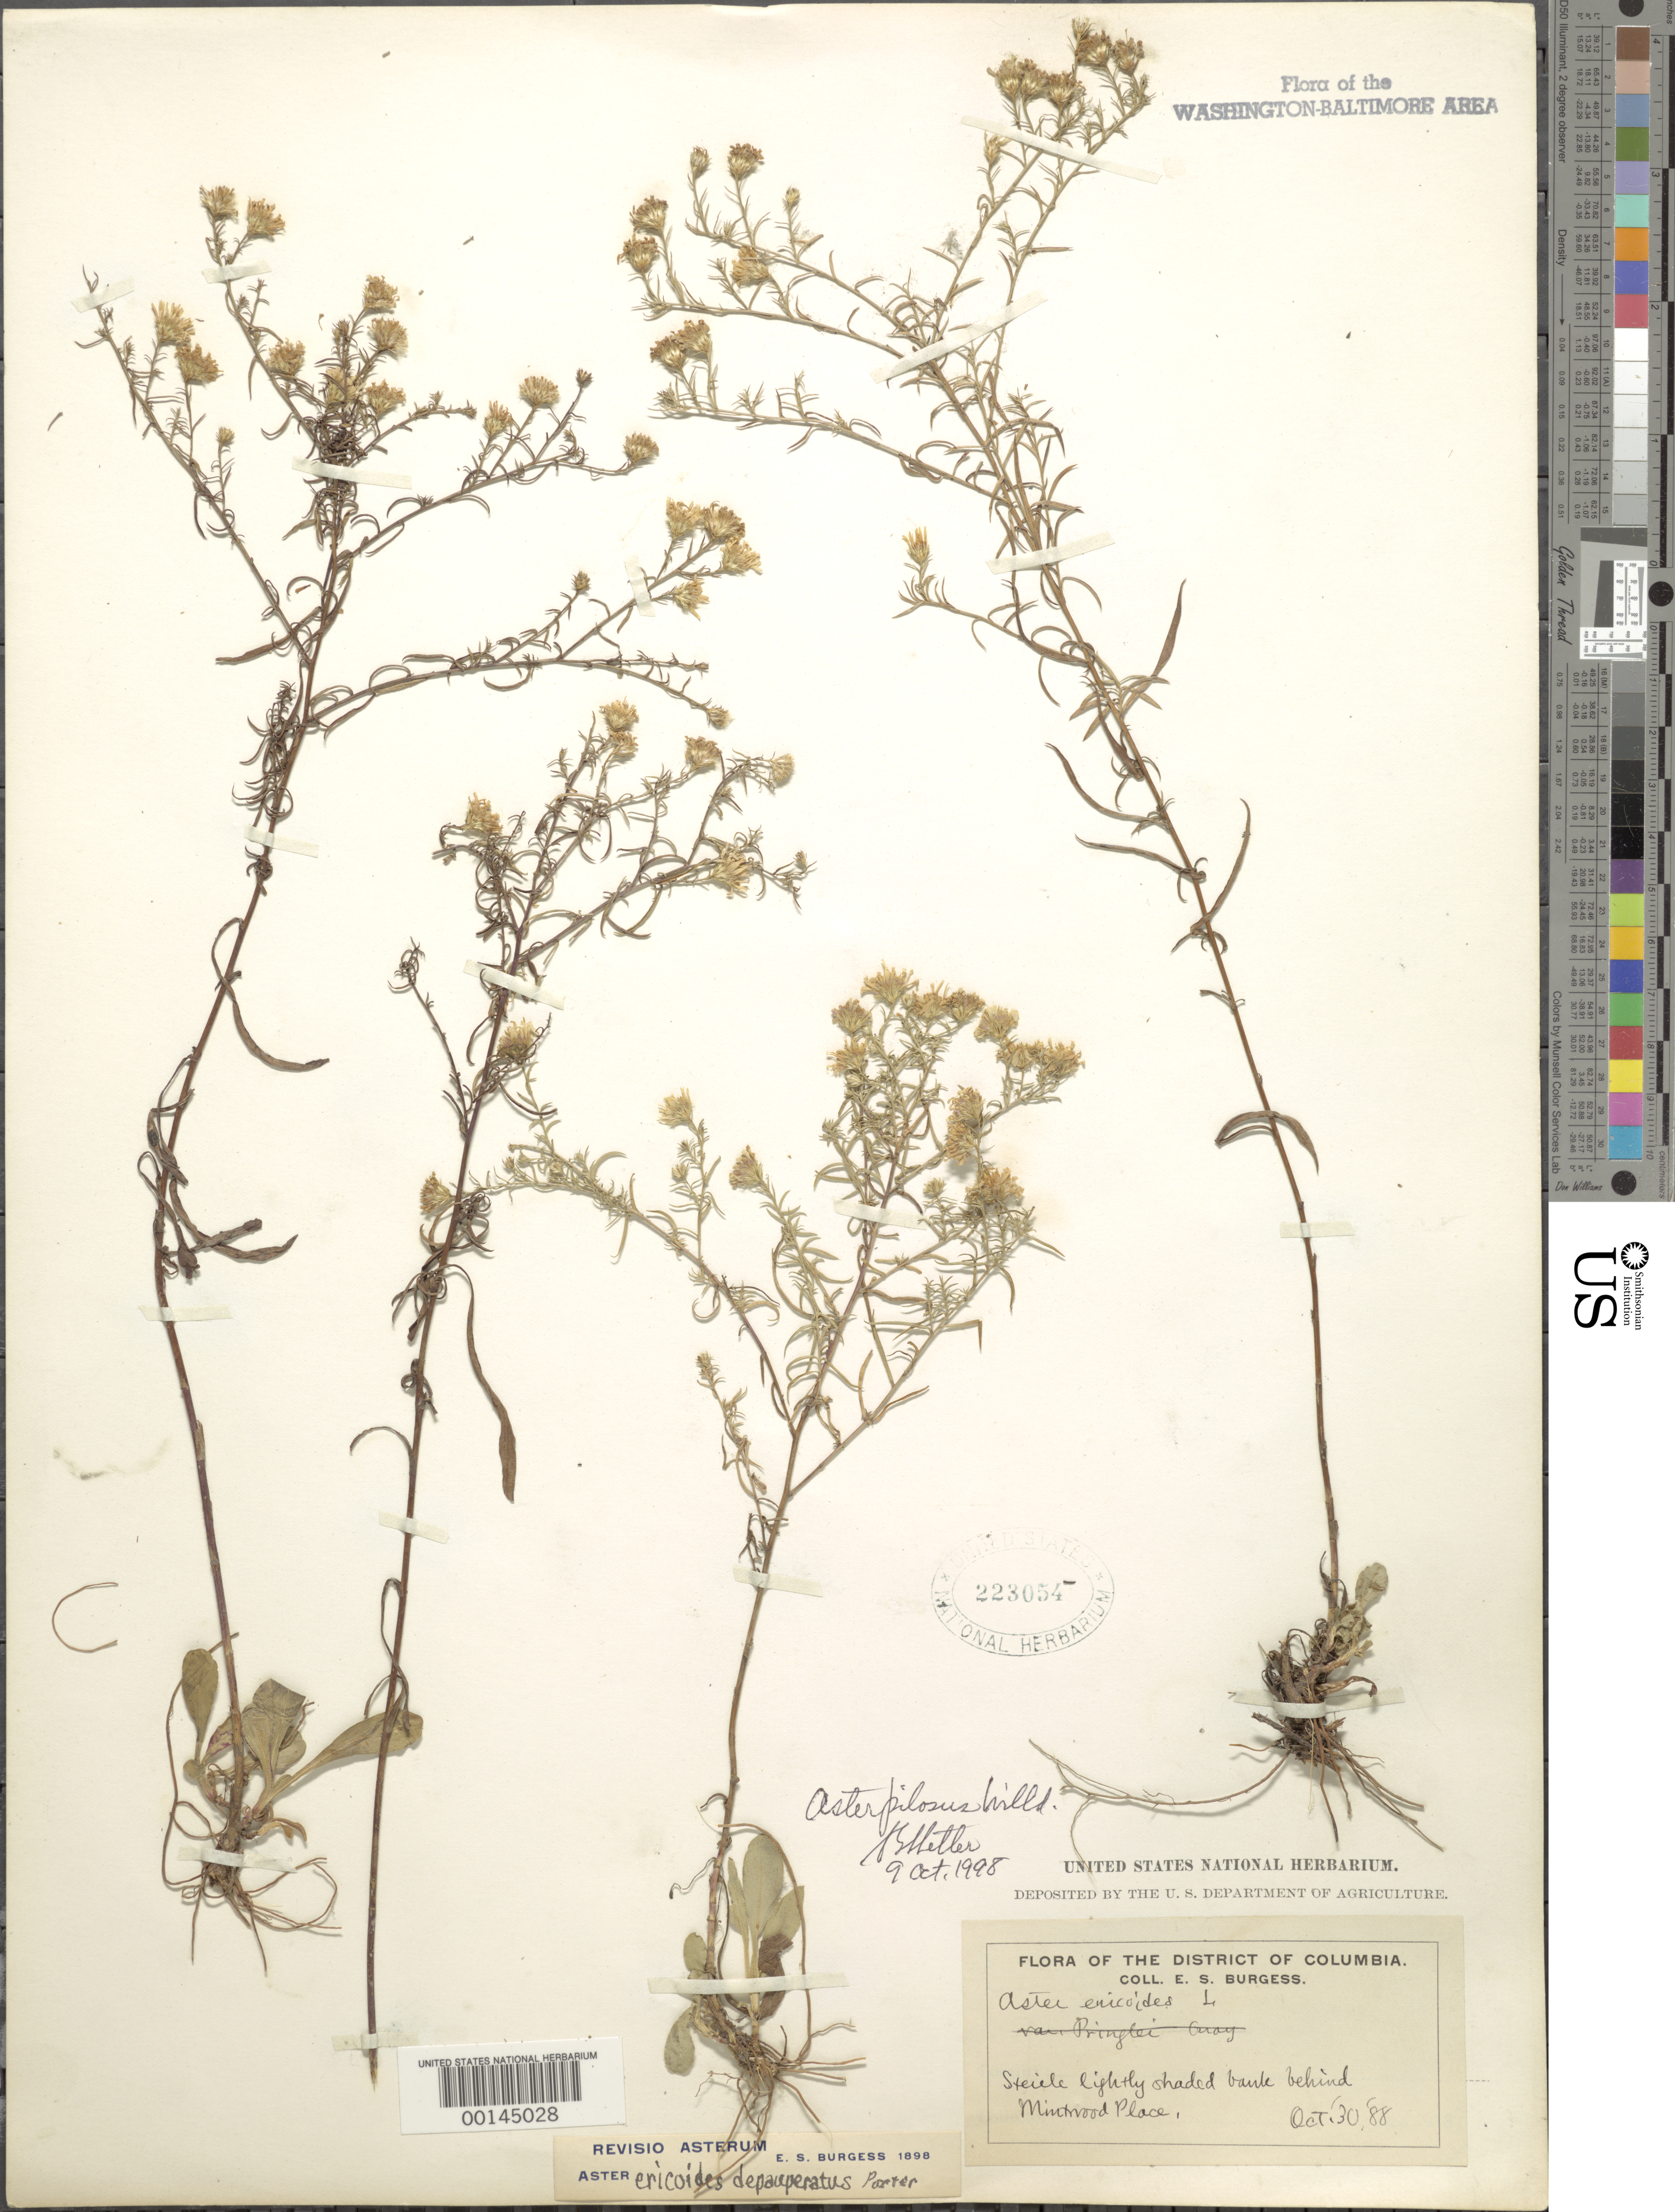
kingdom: Plantae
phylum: Tracheophyta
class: Magnoliopsida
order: Asterales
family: Asteraceae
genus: Symphyotrichum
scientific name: Symphyotrichum pilosum var. pringlei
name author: (A. Gray) G.L. Nesom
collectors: E. Burgess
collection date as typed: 30 Oct 1888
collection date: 1888-10-30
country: United States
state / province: District of Columbia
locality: Mintwood place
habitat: Lightly shaded bank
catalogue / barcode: US 223054